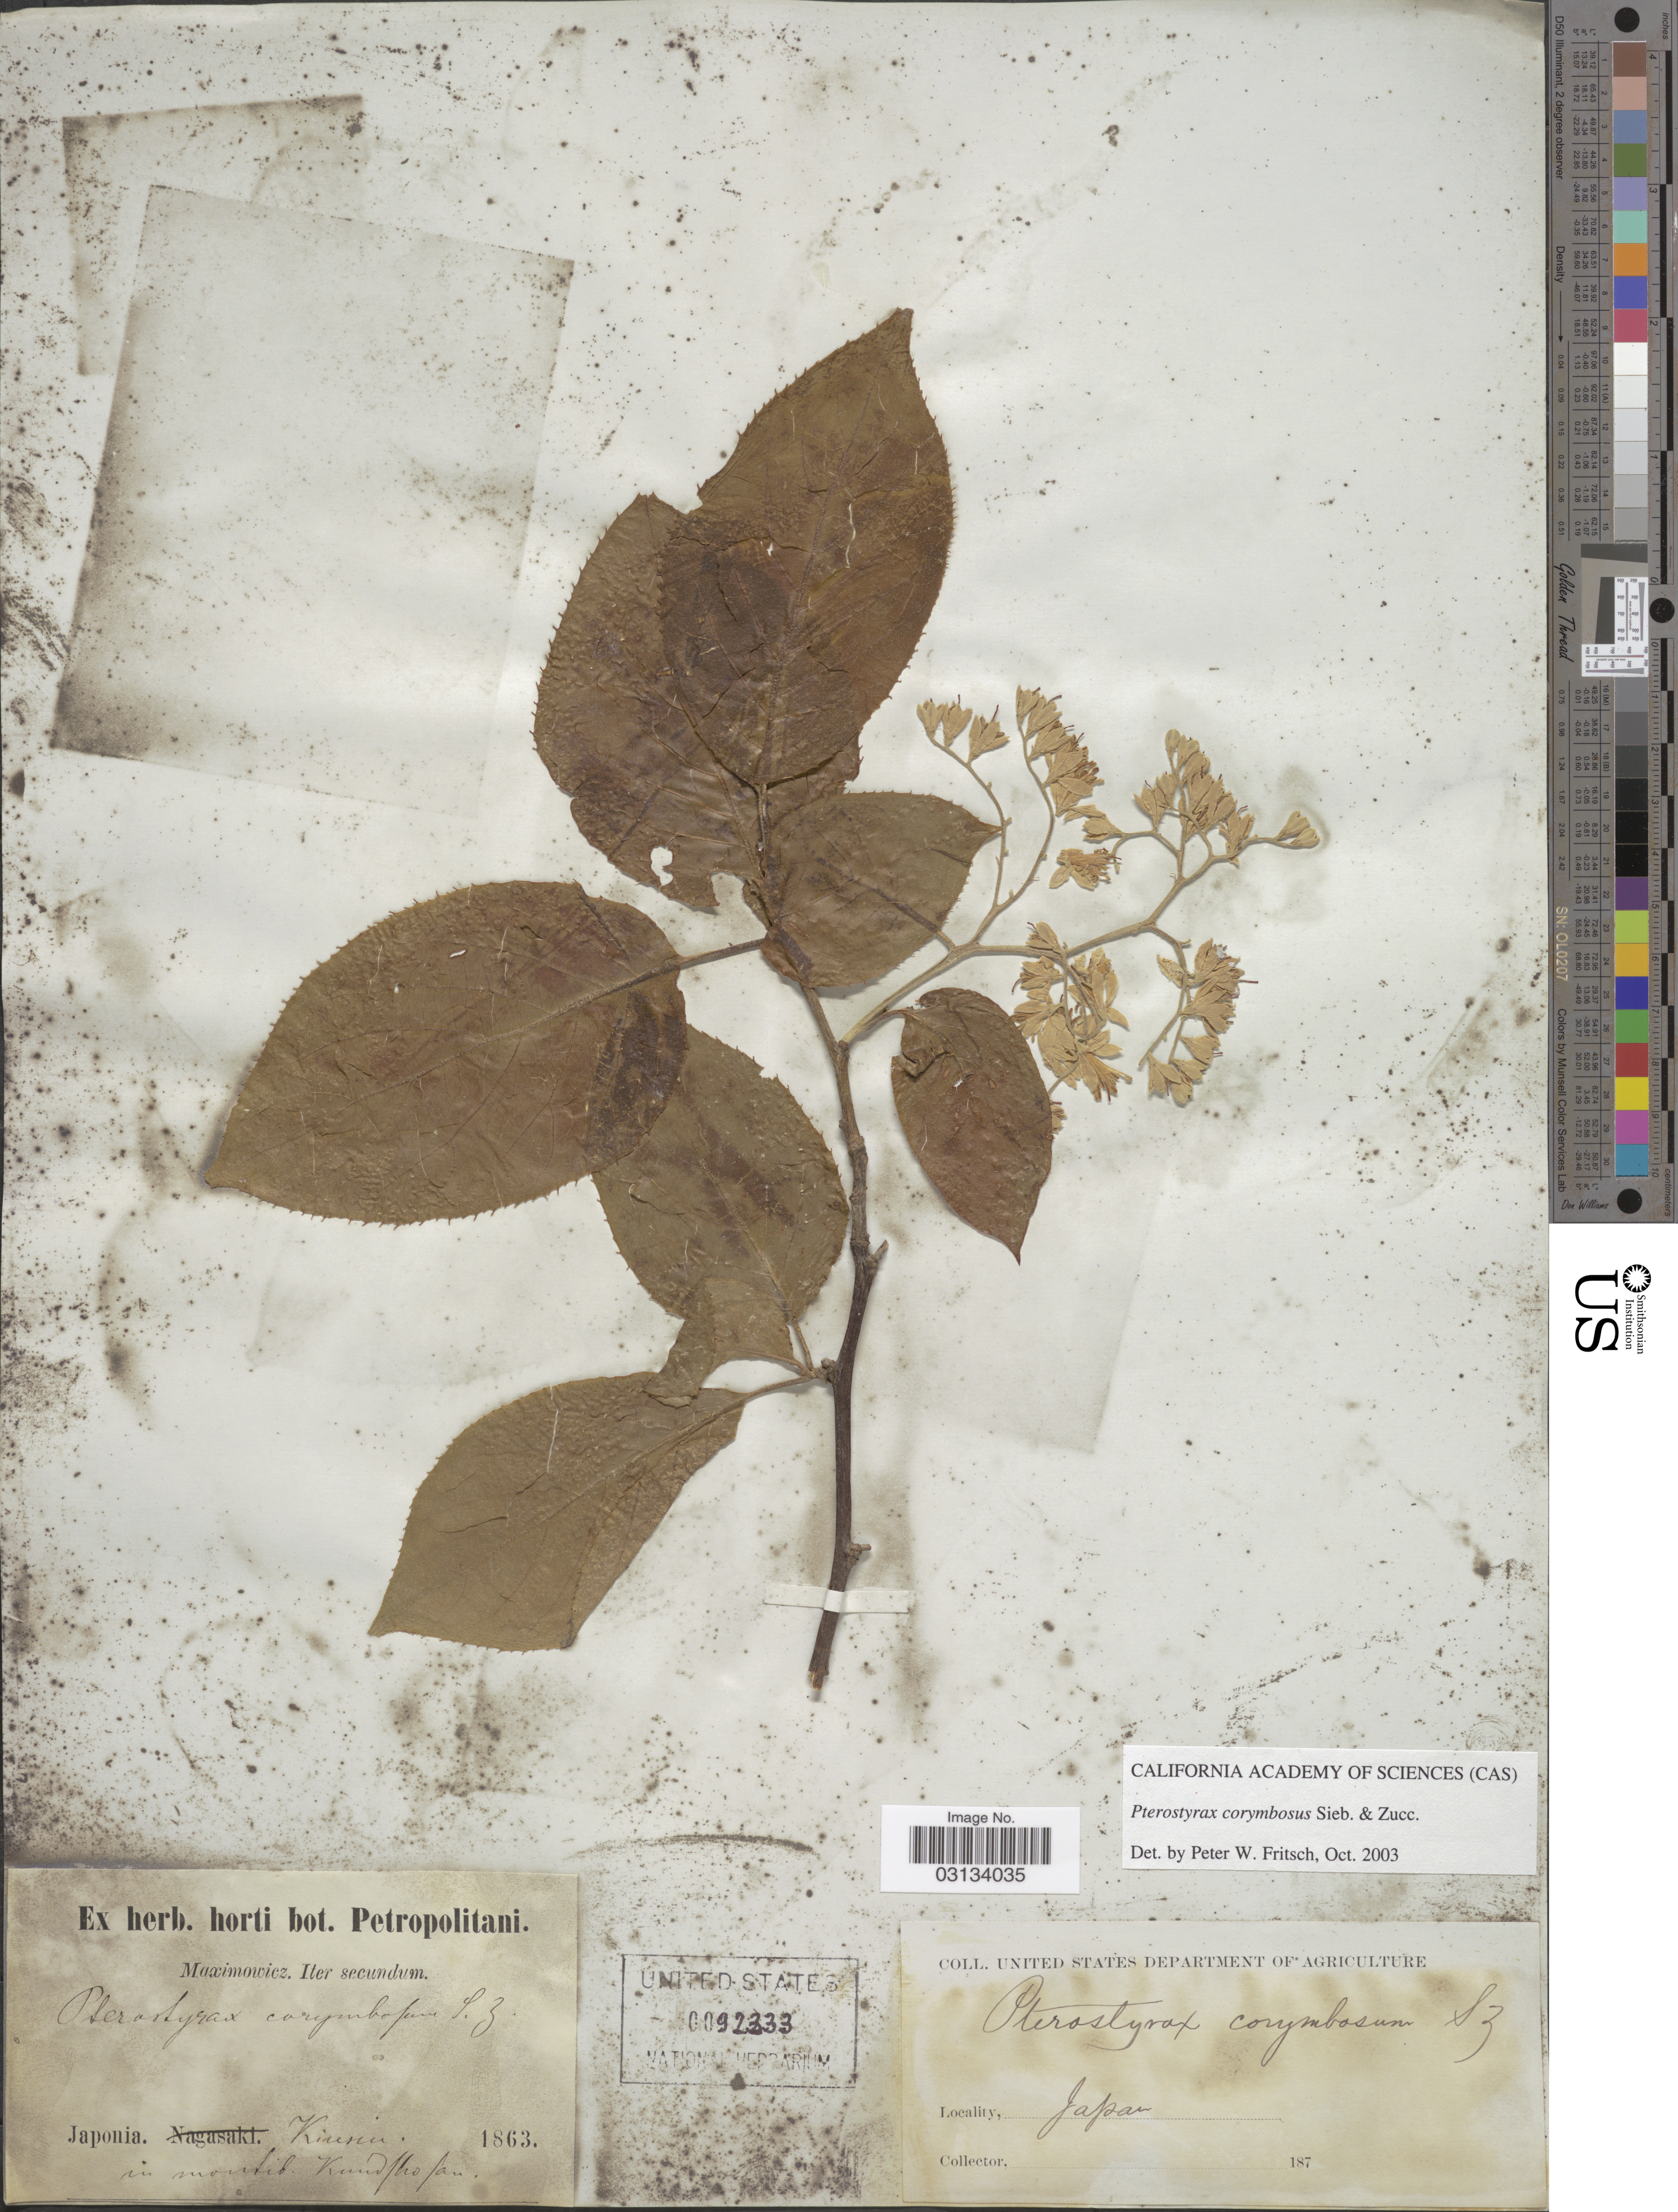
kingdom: Plantae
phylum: Tracheophyta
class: Magnoliopsida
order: Ericales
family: Styracaceae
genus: Pterostyrax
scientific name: Pterostyrax corymbosus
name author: Siebold & Zucc.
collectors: Maximowicz, --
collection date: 1863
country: Japan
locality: Japonia. Kiusiu in montib. Kundshosan.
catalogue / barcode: US 92233